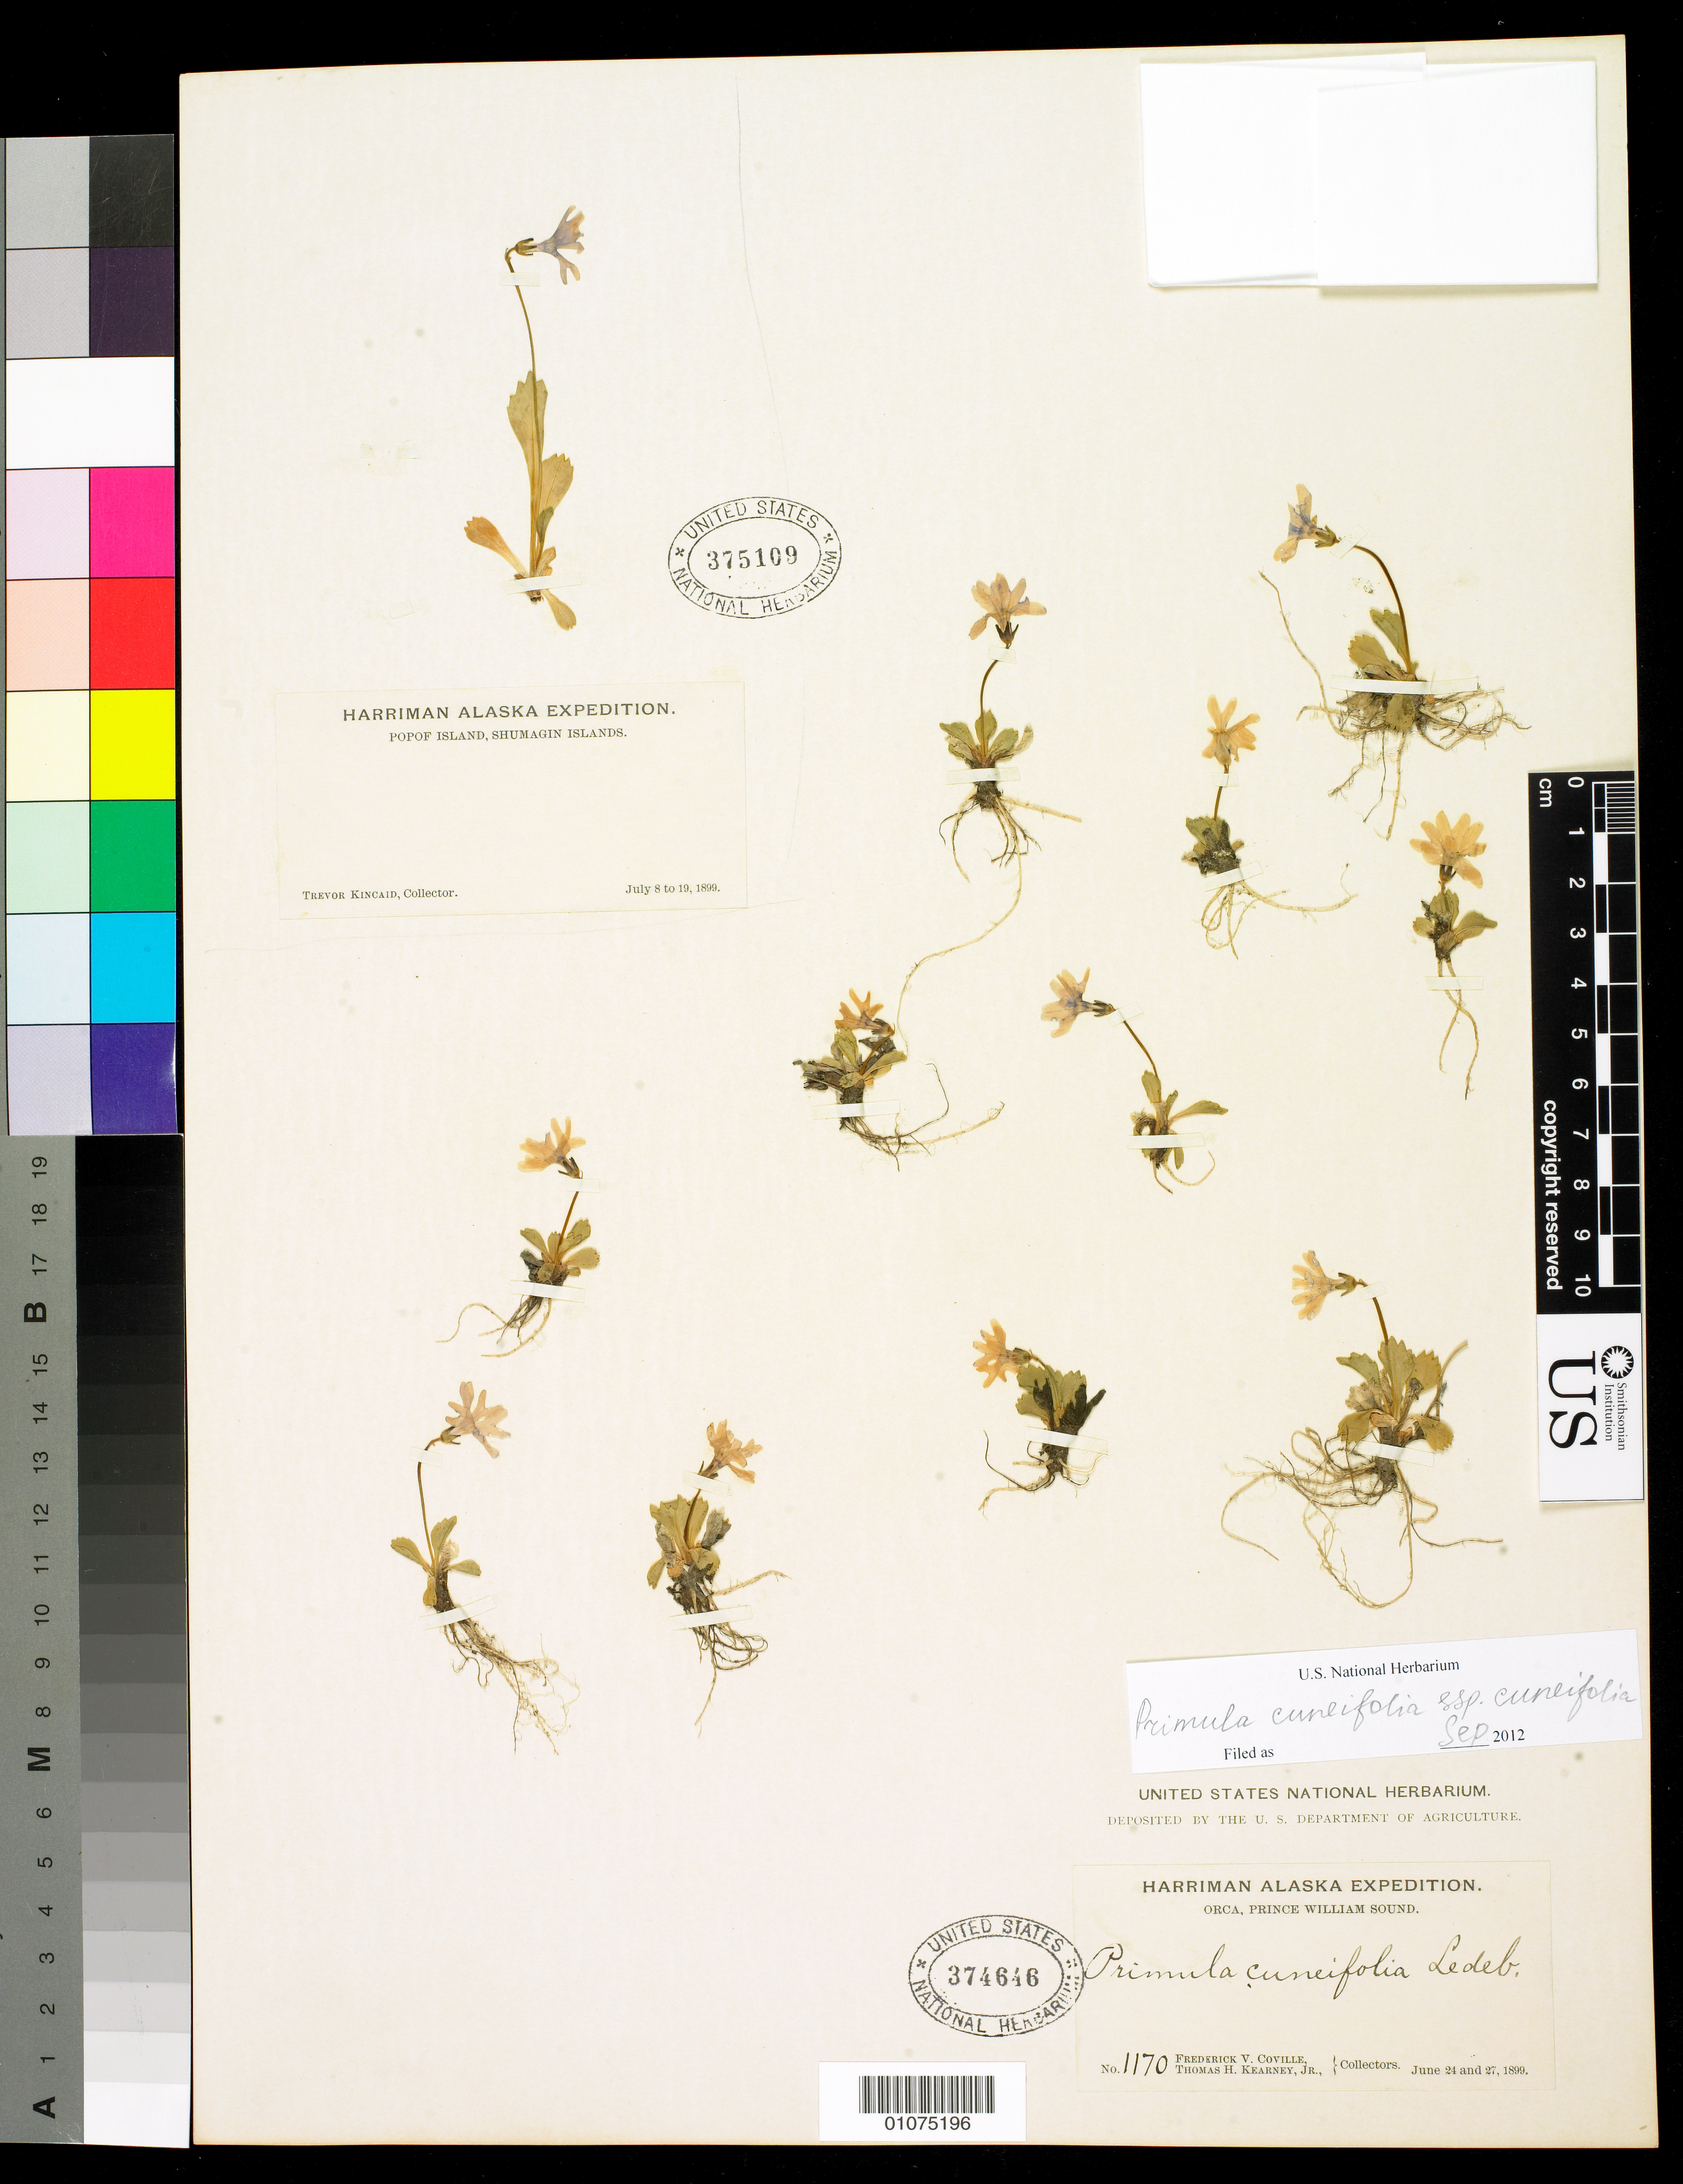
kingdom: Plantae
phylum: Tracheophyta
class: Magnoliopsida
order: Ericales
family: Primulaceae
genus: Primula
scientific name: Primula cuneifolia subsp. cuneifolia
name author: Ledeb.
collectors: F. V. Coville & T. H. Kearney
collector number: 1170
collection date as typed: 24 Jun 1899 and 27 Jun 1899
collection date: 1899-06-24,1899-06-27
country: United States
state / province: Alaska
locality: Orca, Prince William Sound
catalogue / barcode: US 374646